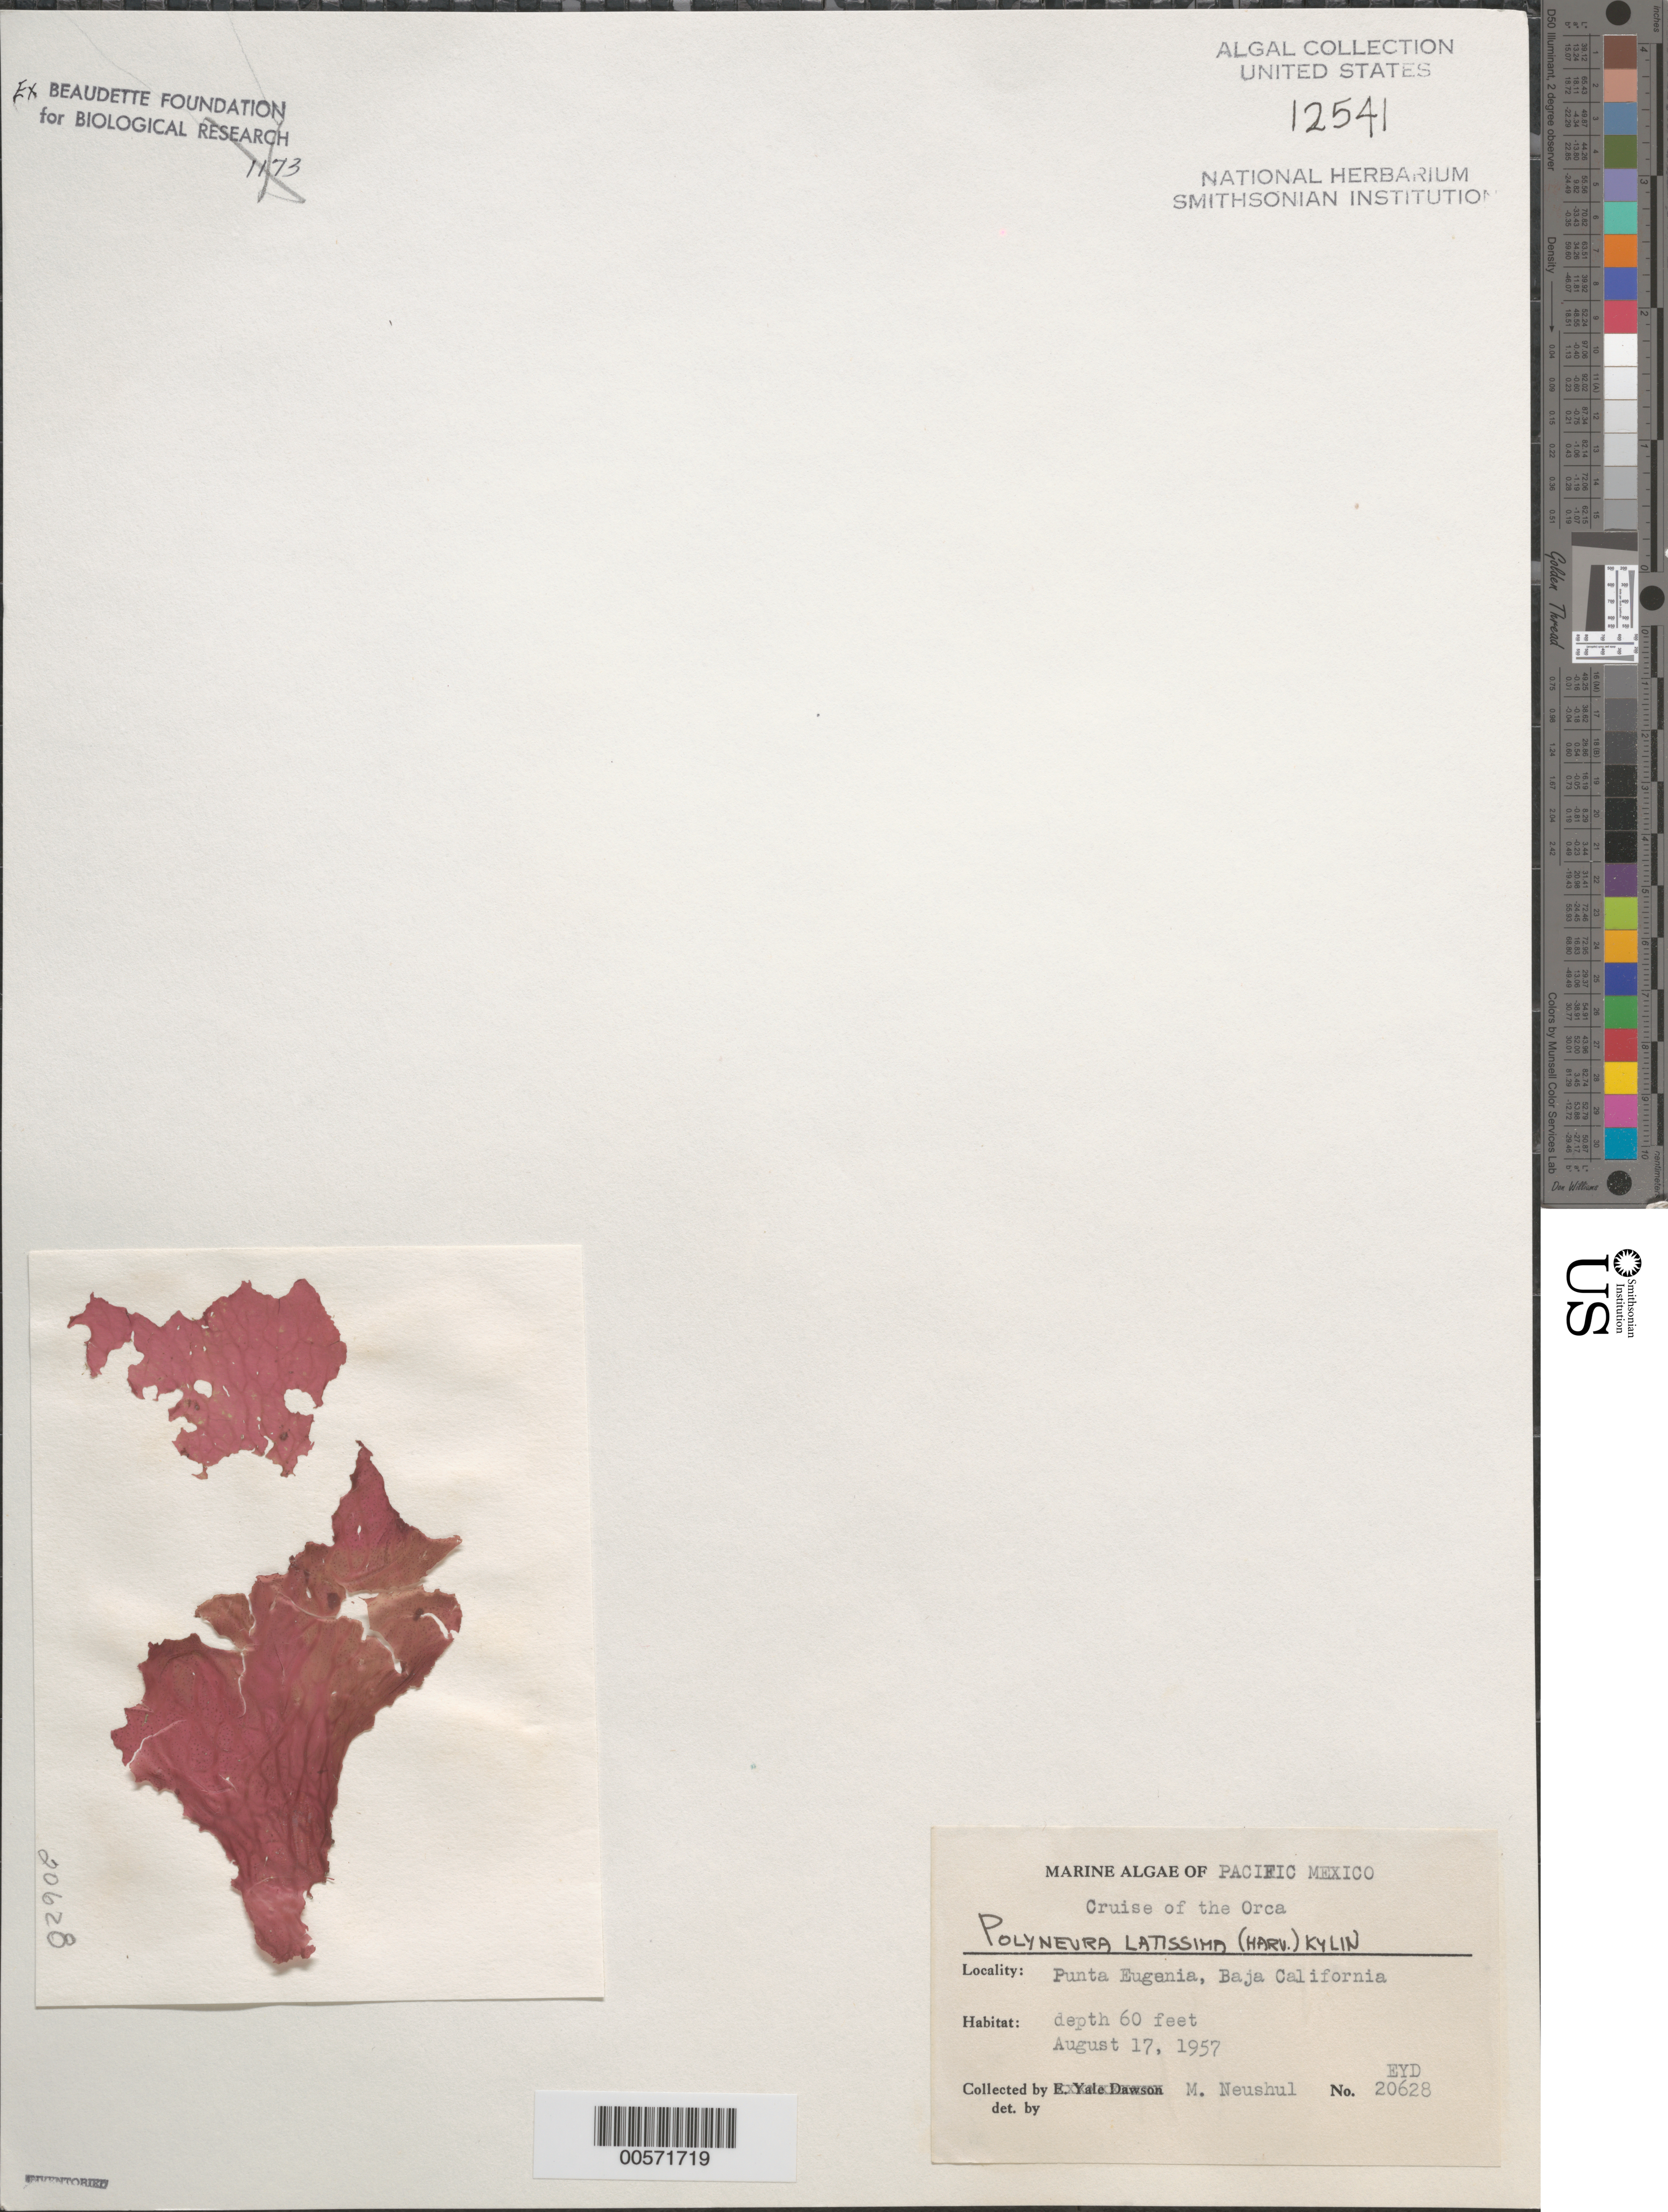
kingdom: Plantae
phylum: Rhodophyta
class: Florideophyceae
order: Ceramiales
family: Delesseriaceae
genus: Polyneura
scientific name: Polyneura latissima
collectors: M. Neushul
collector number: EYD 20628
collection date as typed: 17 Aug 1957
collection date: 1957-08-17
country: Mexico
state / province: Baja California Sur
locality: Punta Eugenia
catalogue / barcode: US 12541